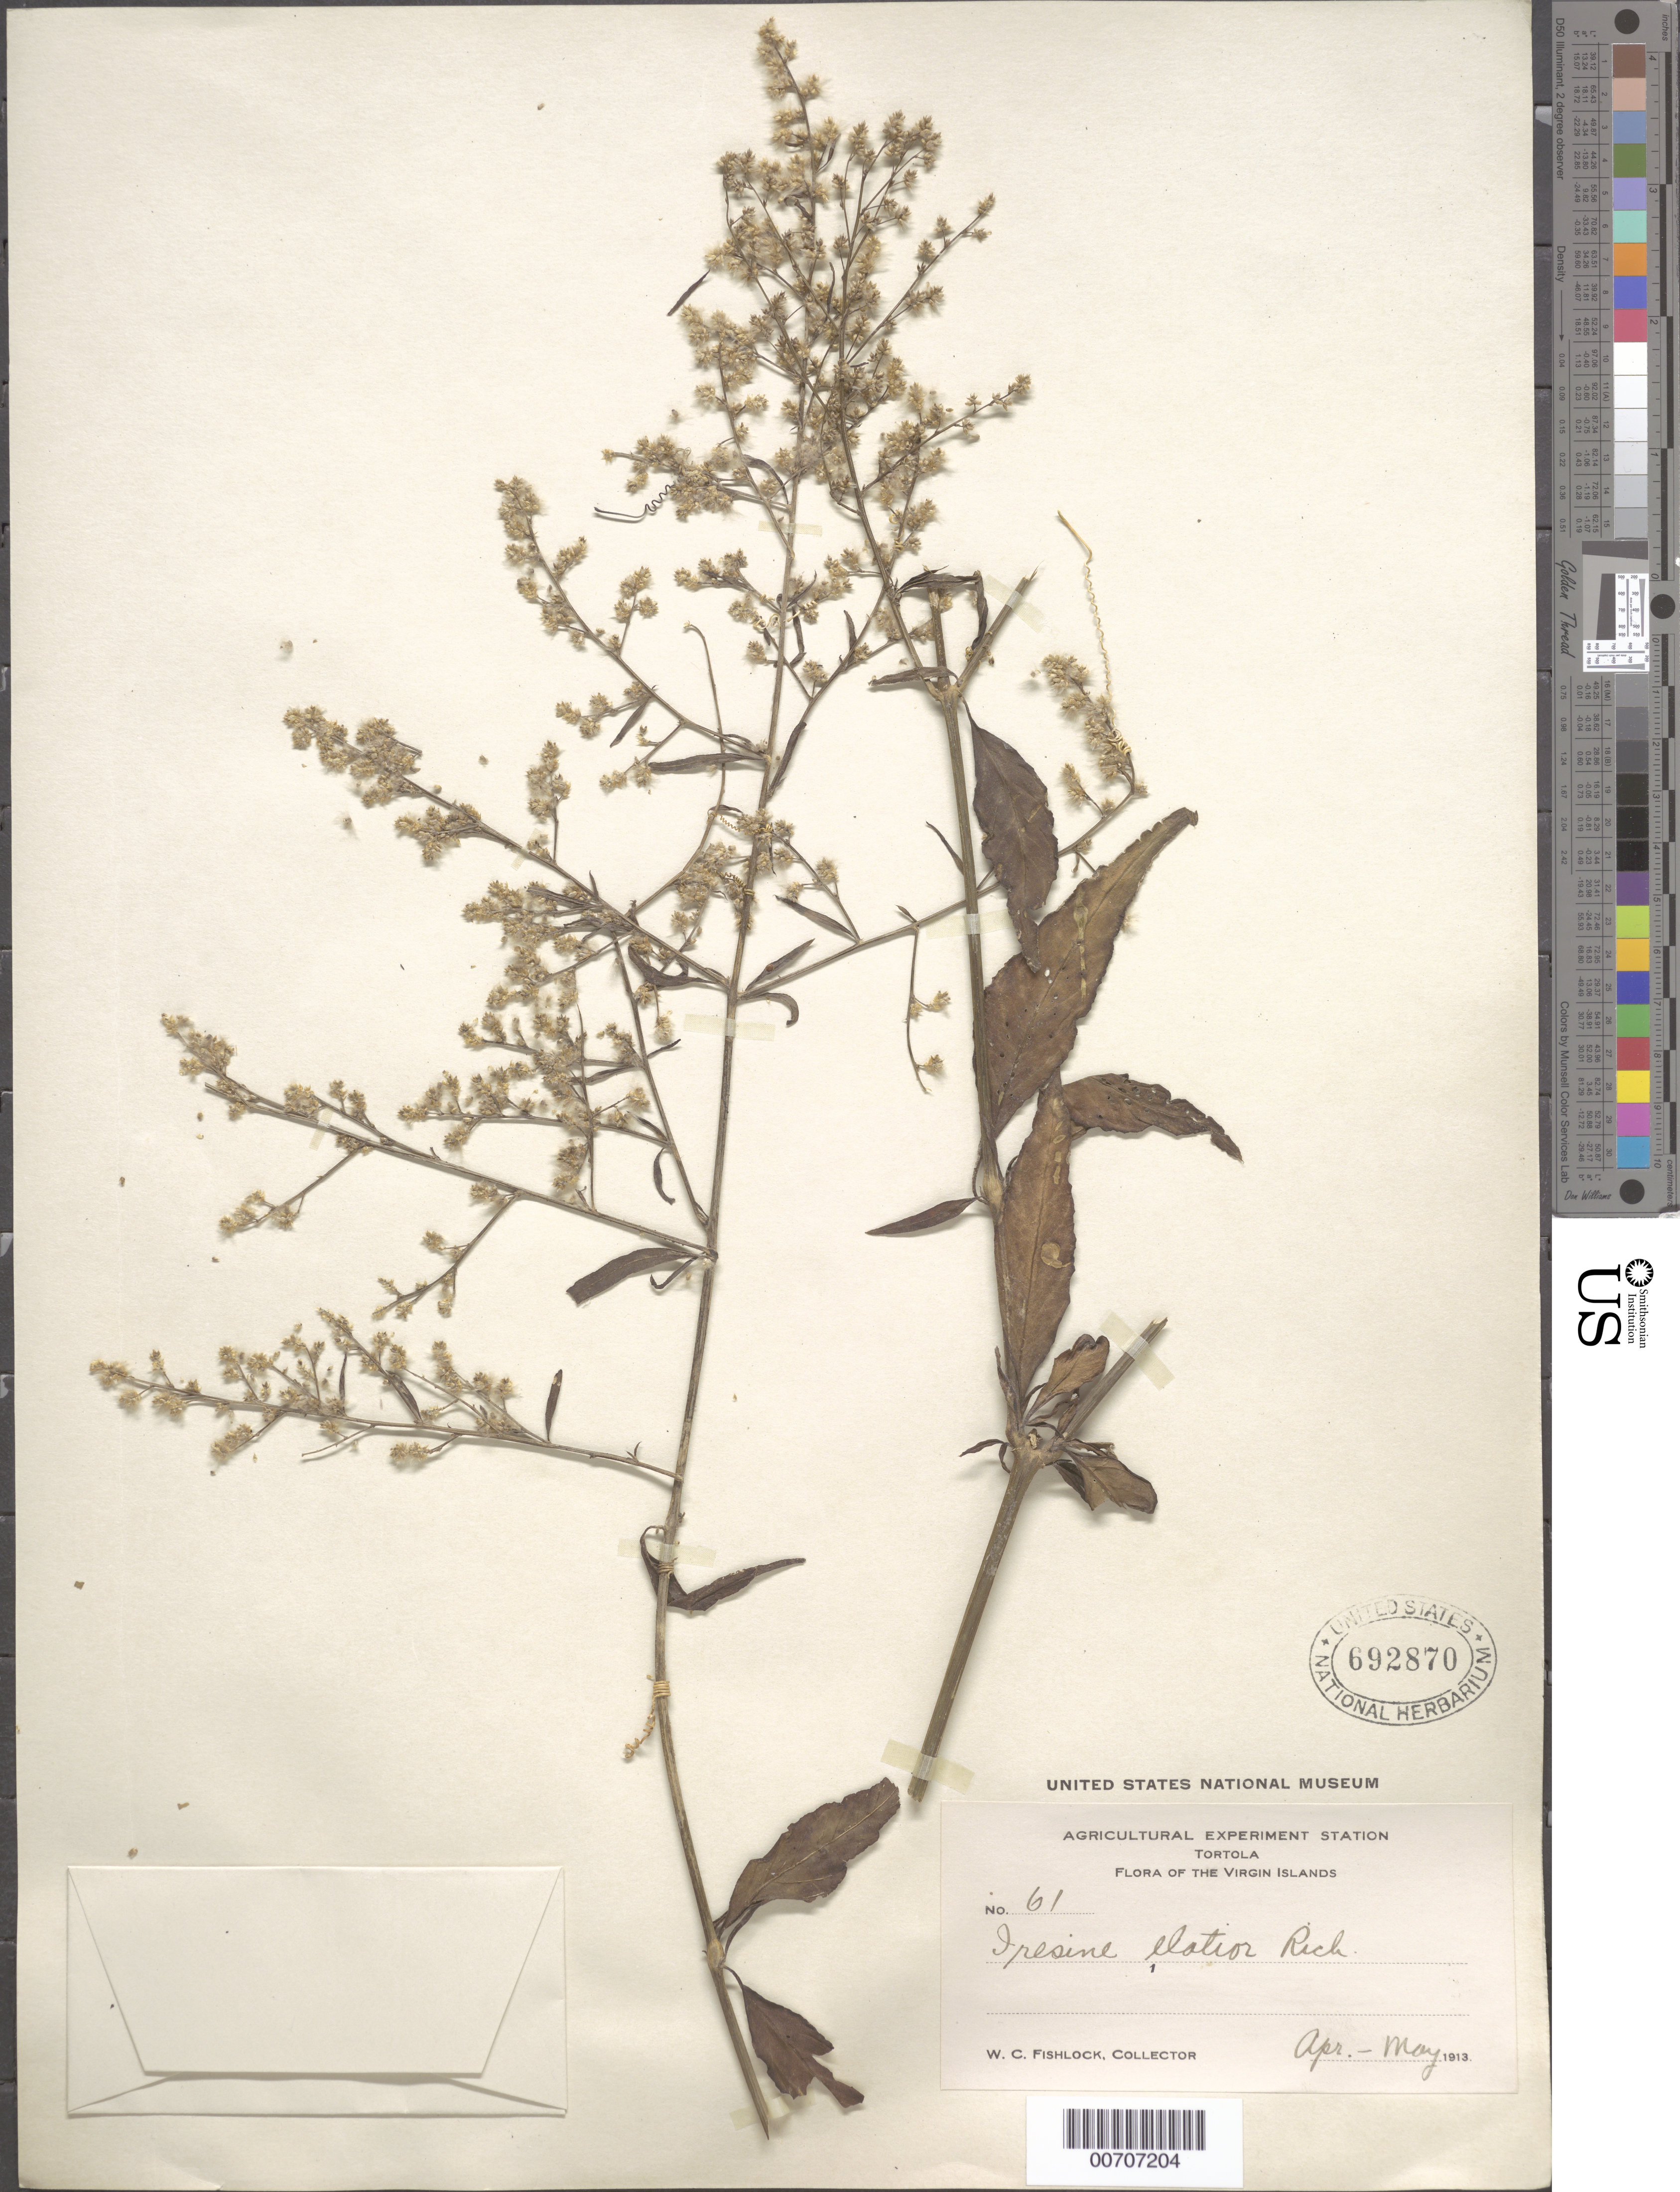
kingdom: Plantae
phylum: Tracheophyta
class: Magnoliopsida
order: Caryophyllales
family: Amaranthaceae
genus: Iresine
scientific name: Iresine elatior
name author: Rich. ex Willd.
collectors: W. Fishlock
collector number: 61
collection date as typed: Apr 1913 to -- May 1913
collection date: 1913-04/1913-05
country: British Virgin Islands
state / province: Tortola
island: Tortola Island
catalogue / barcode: US 692870